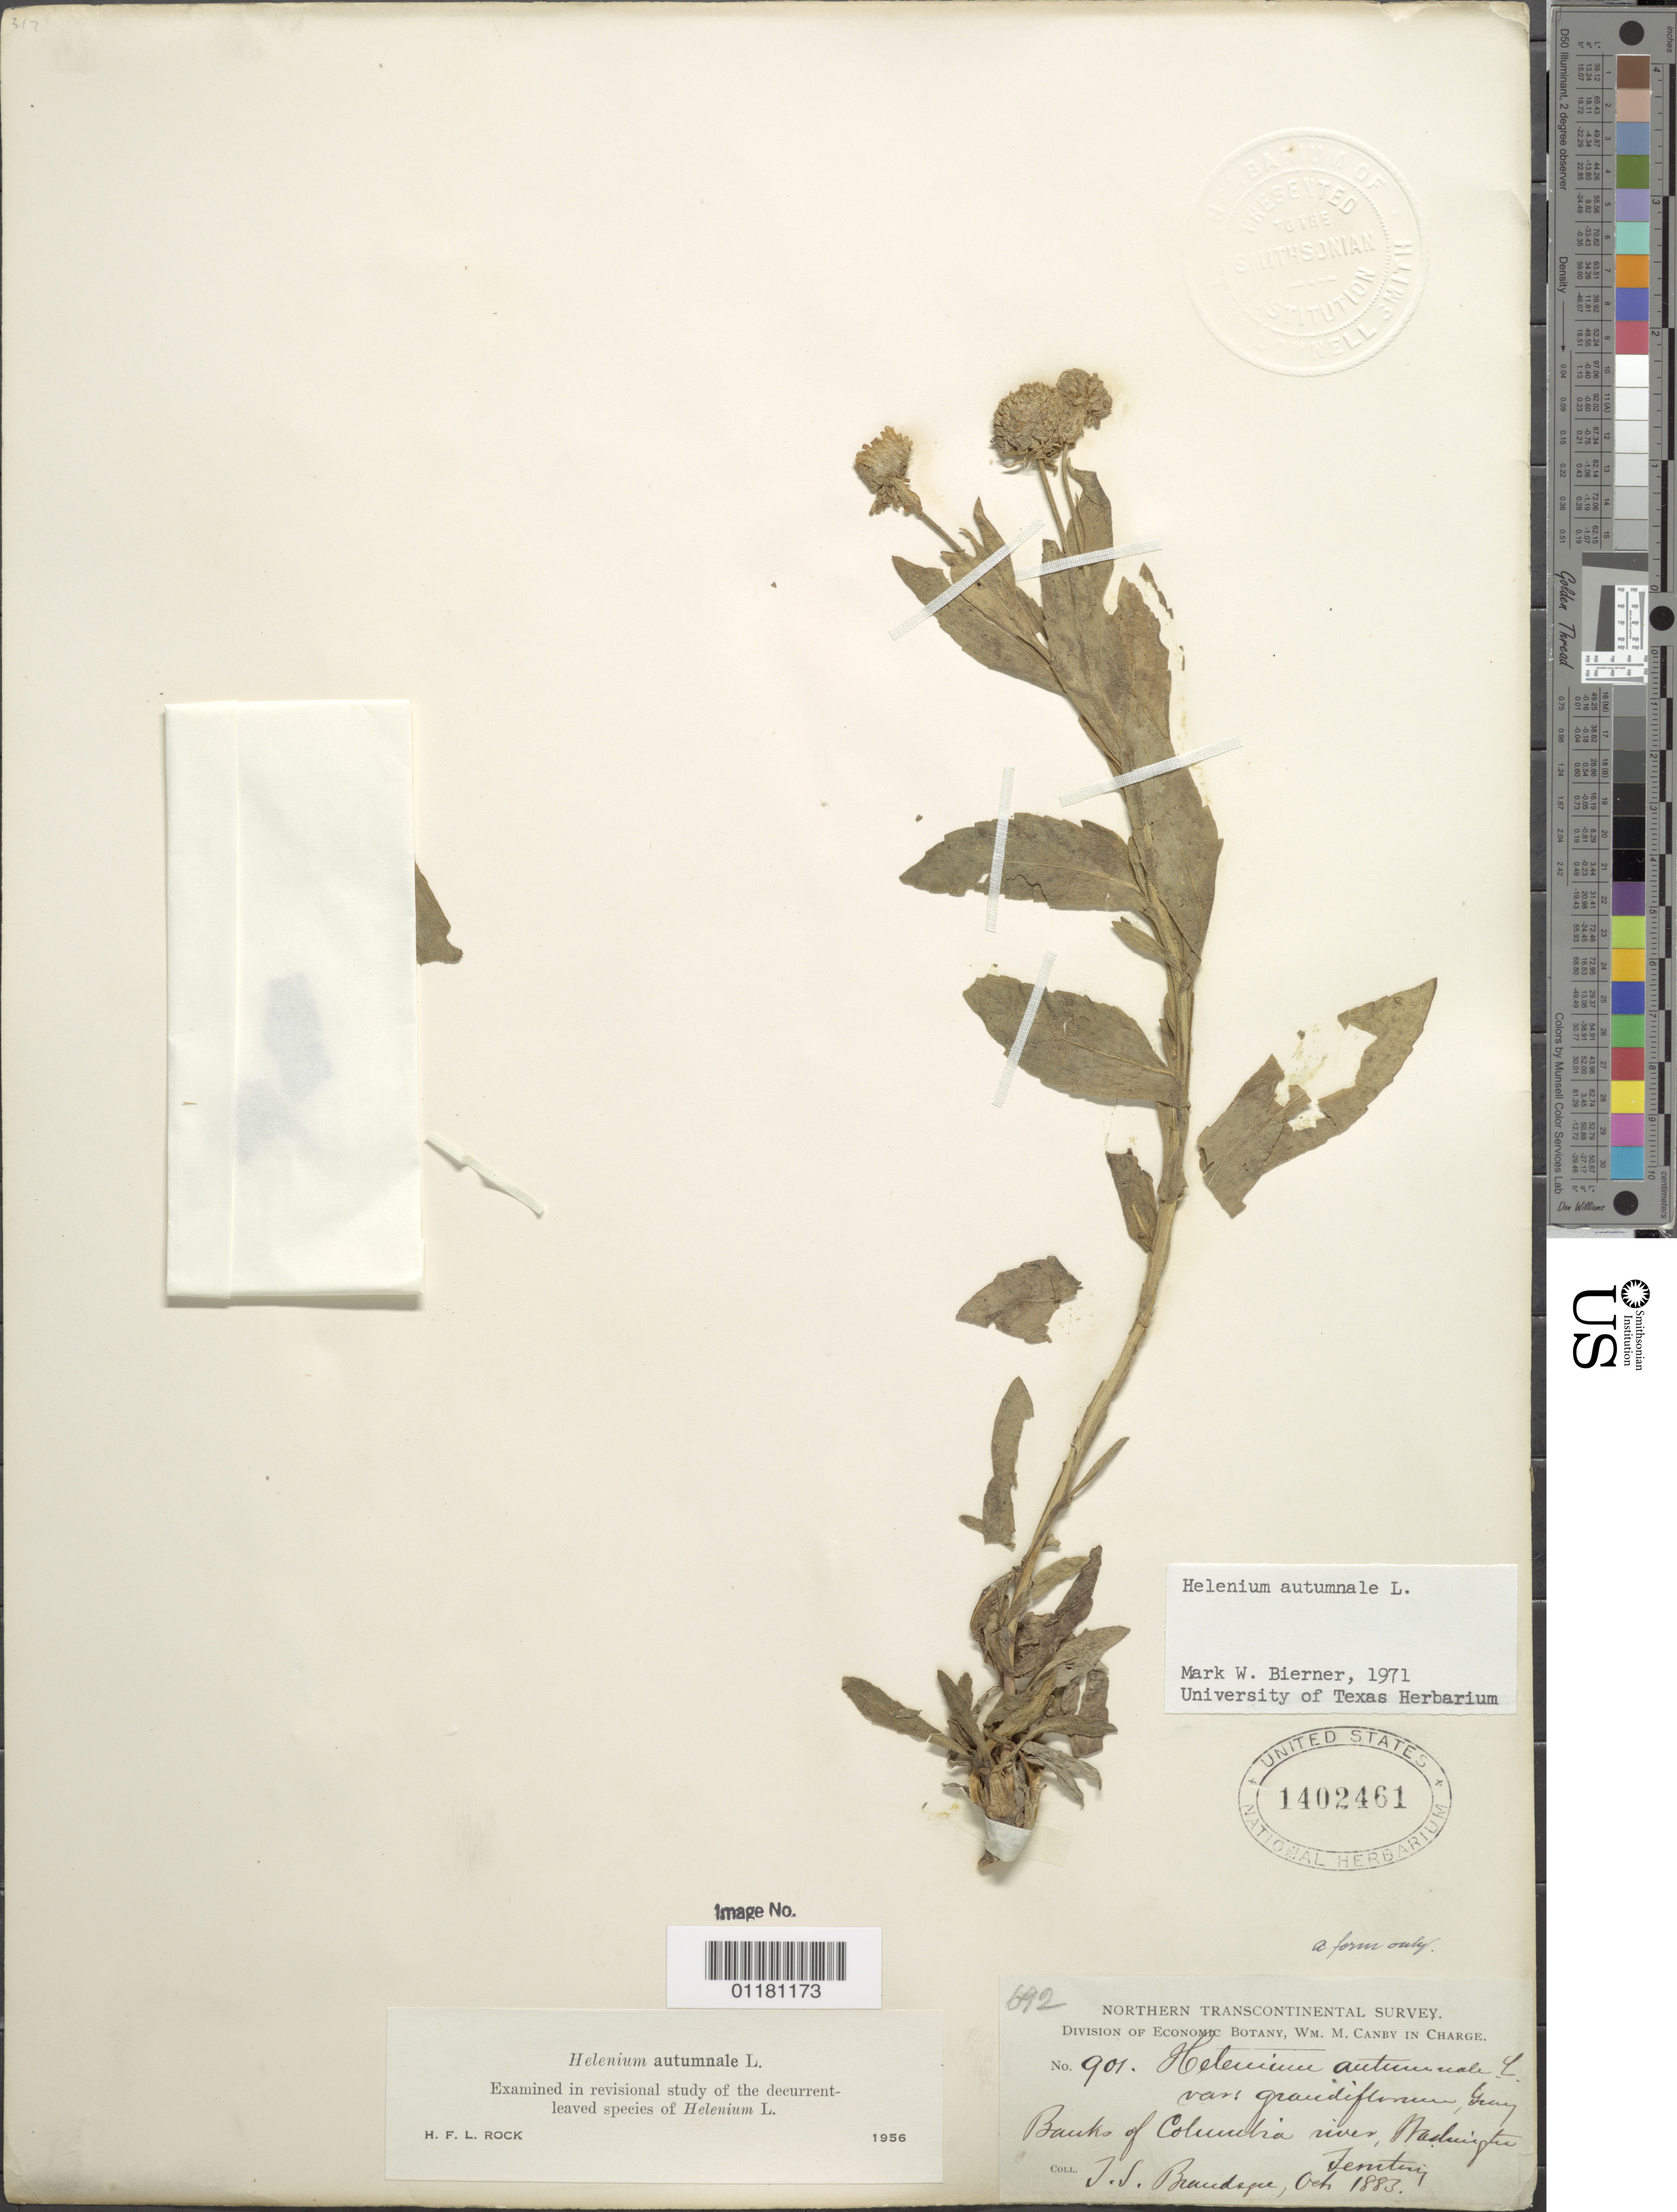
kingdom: Plantae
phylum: Tracheophyta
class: Magnoliopsida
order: Asterales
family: Asteraceae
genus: Helenium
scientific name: Helenium autumnale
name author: L.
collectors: J. S. Brandegee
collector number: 901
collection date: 1883-10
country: United States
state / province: Washington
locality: Banks of Columbia River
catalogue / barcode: US 1402461